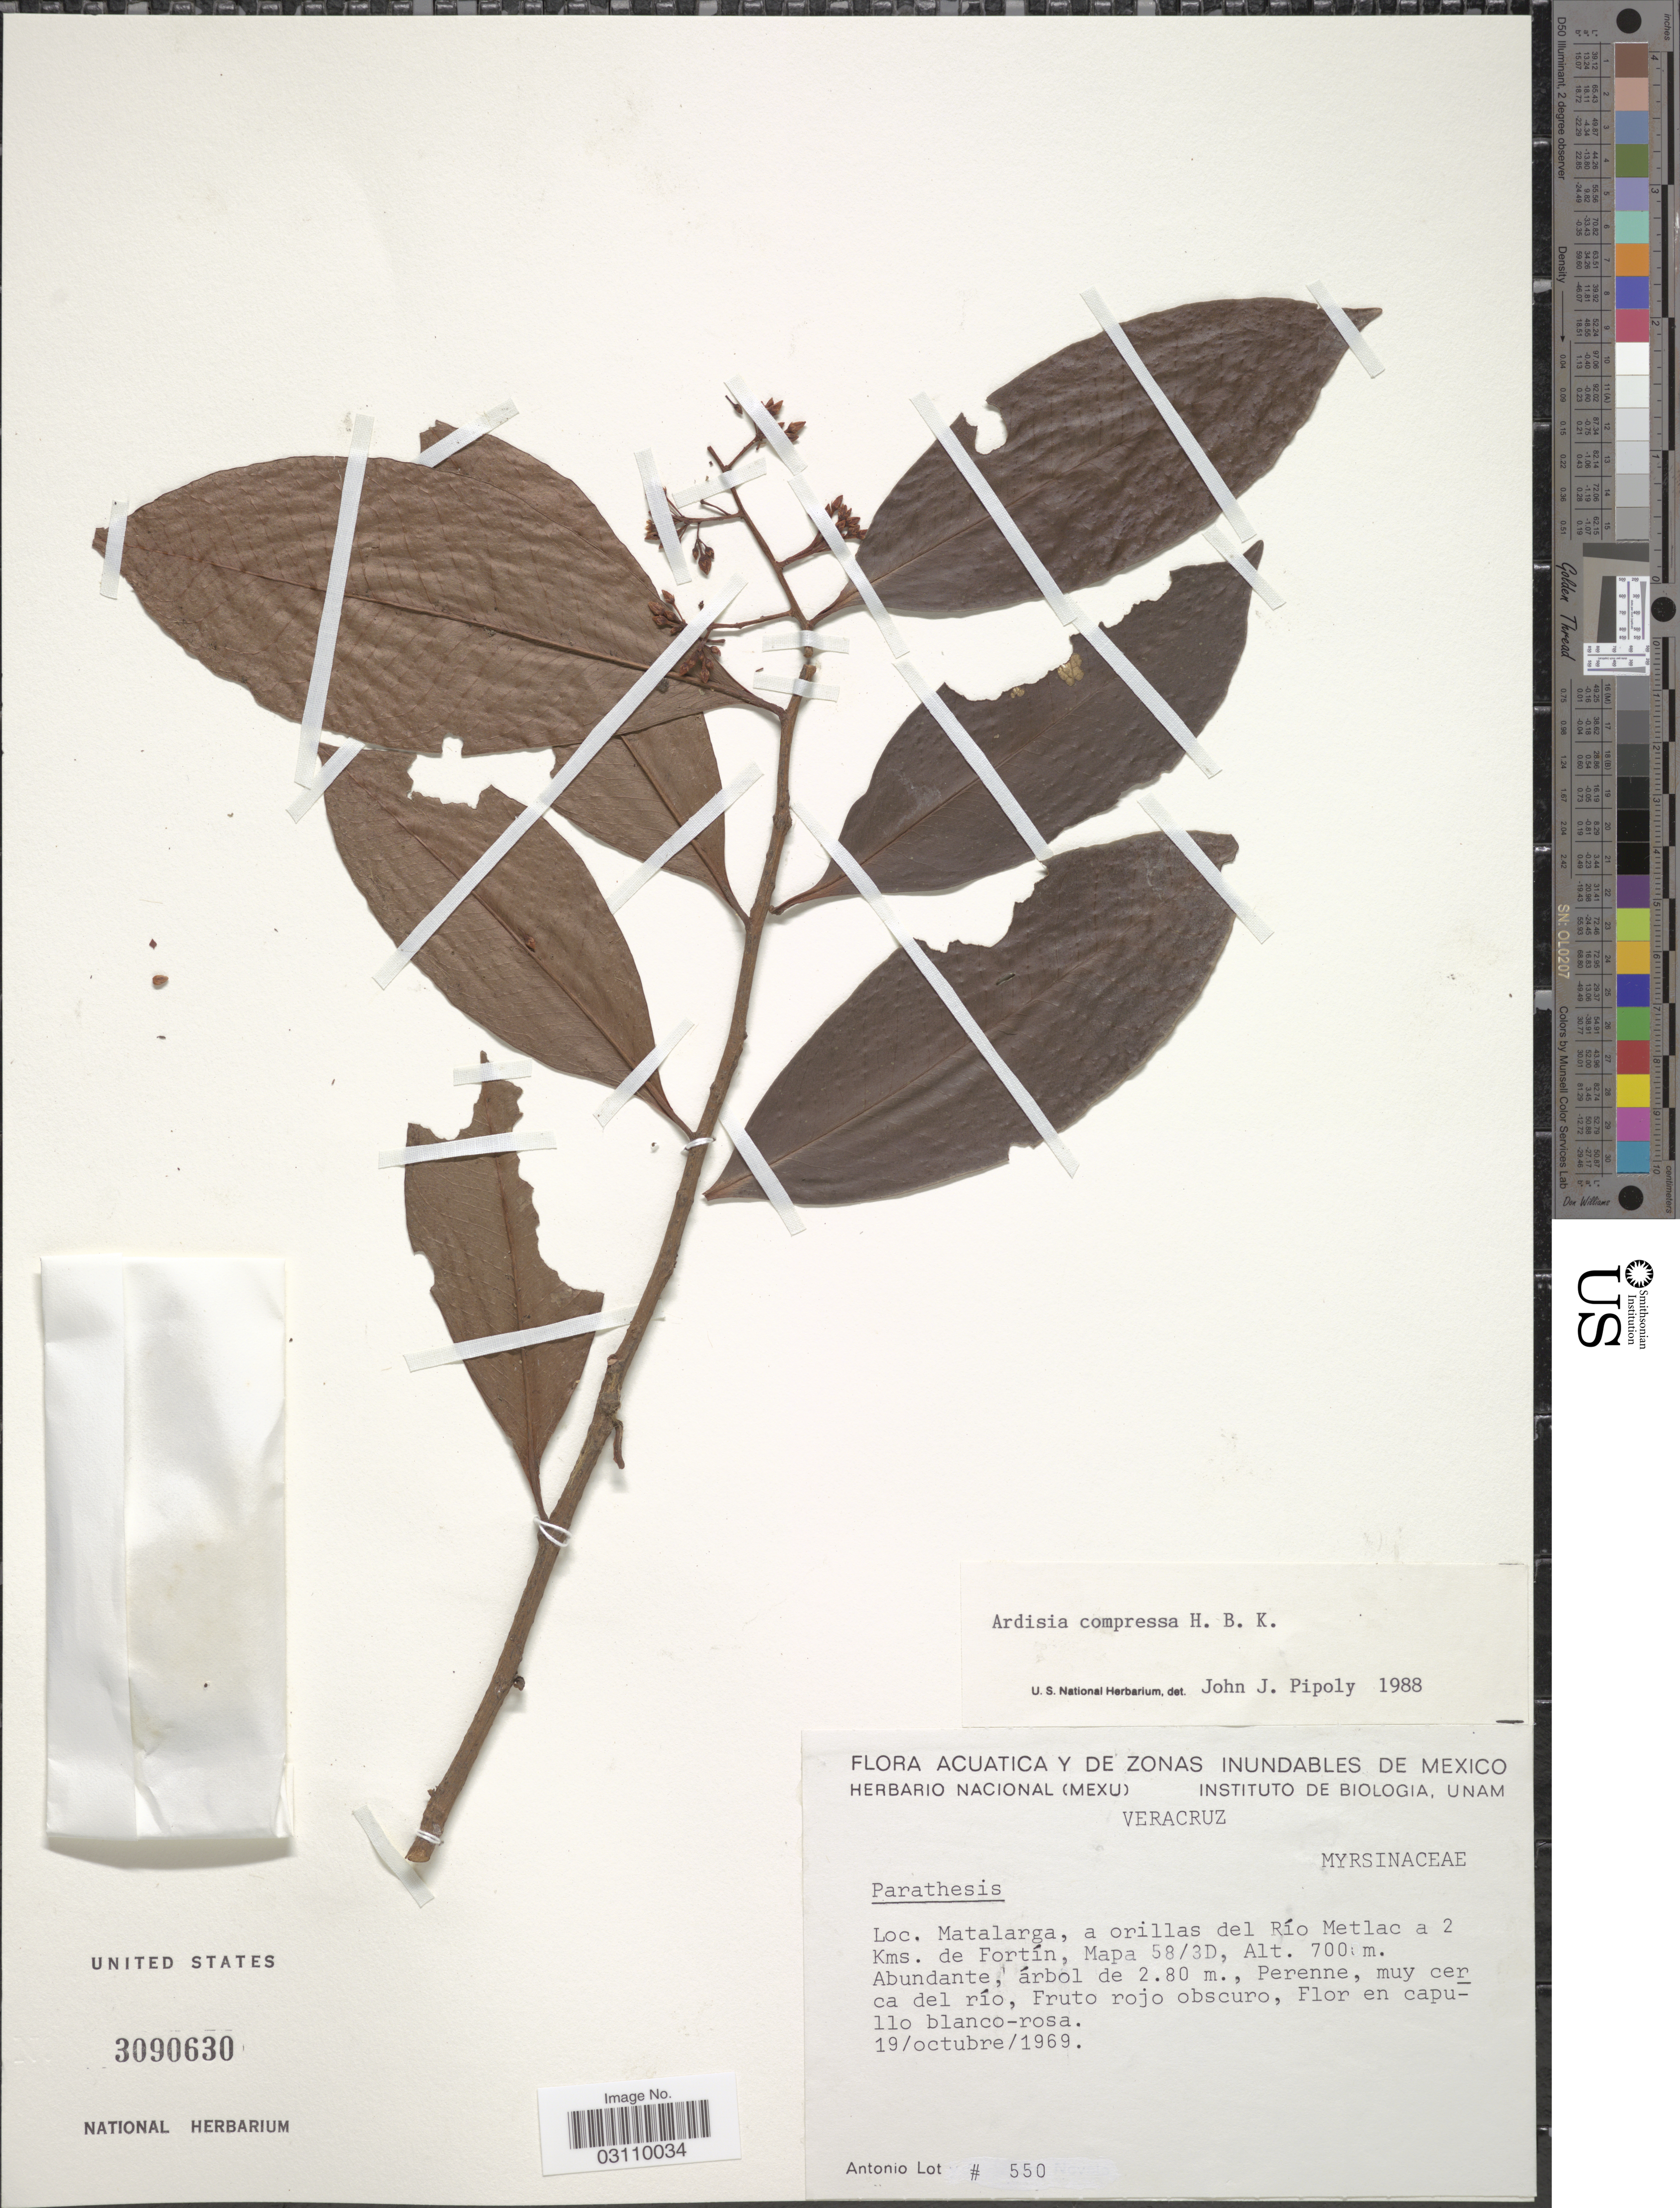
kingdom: Plantae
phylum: Tracheophyta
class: Magnoliopsida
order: Ericales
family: Primulaceae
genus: Ardisia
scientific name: Ardisia compressa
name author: Kunth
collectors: Lot, A.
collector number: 550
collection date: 1969-10-19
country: Mexico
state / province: Veracruz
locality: Matalarga, a orillas del Río Metlac a 2 Kms. de Fortín, Mapa 58/3D.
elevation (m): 700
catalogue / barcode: US 3090630